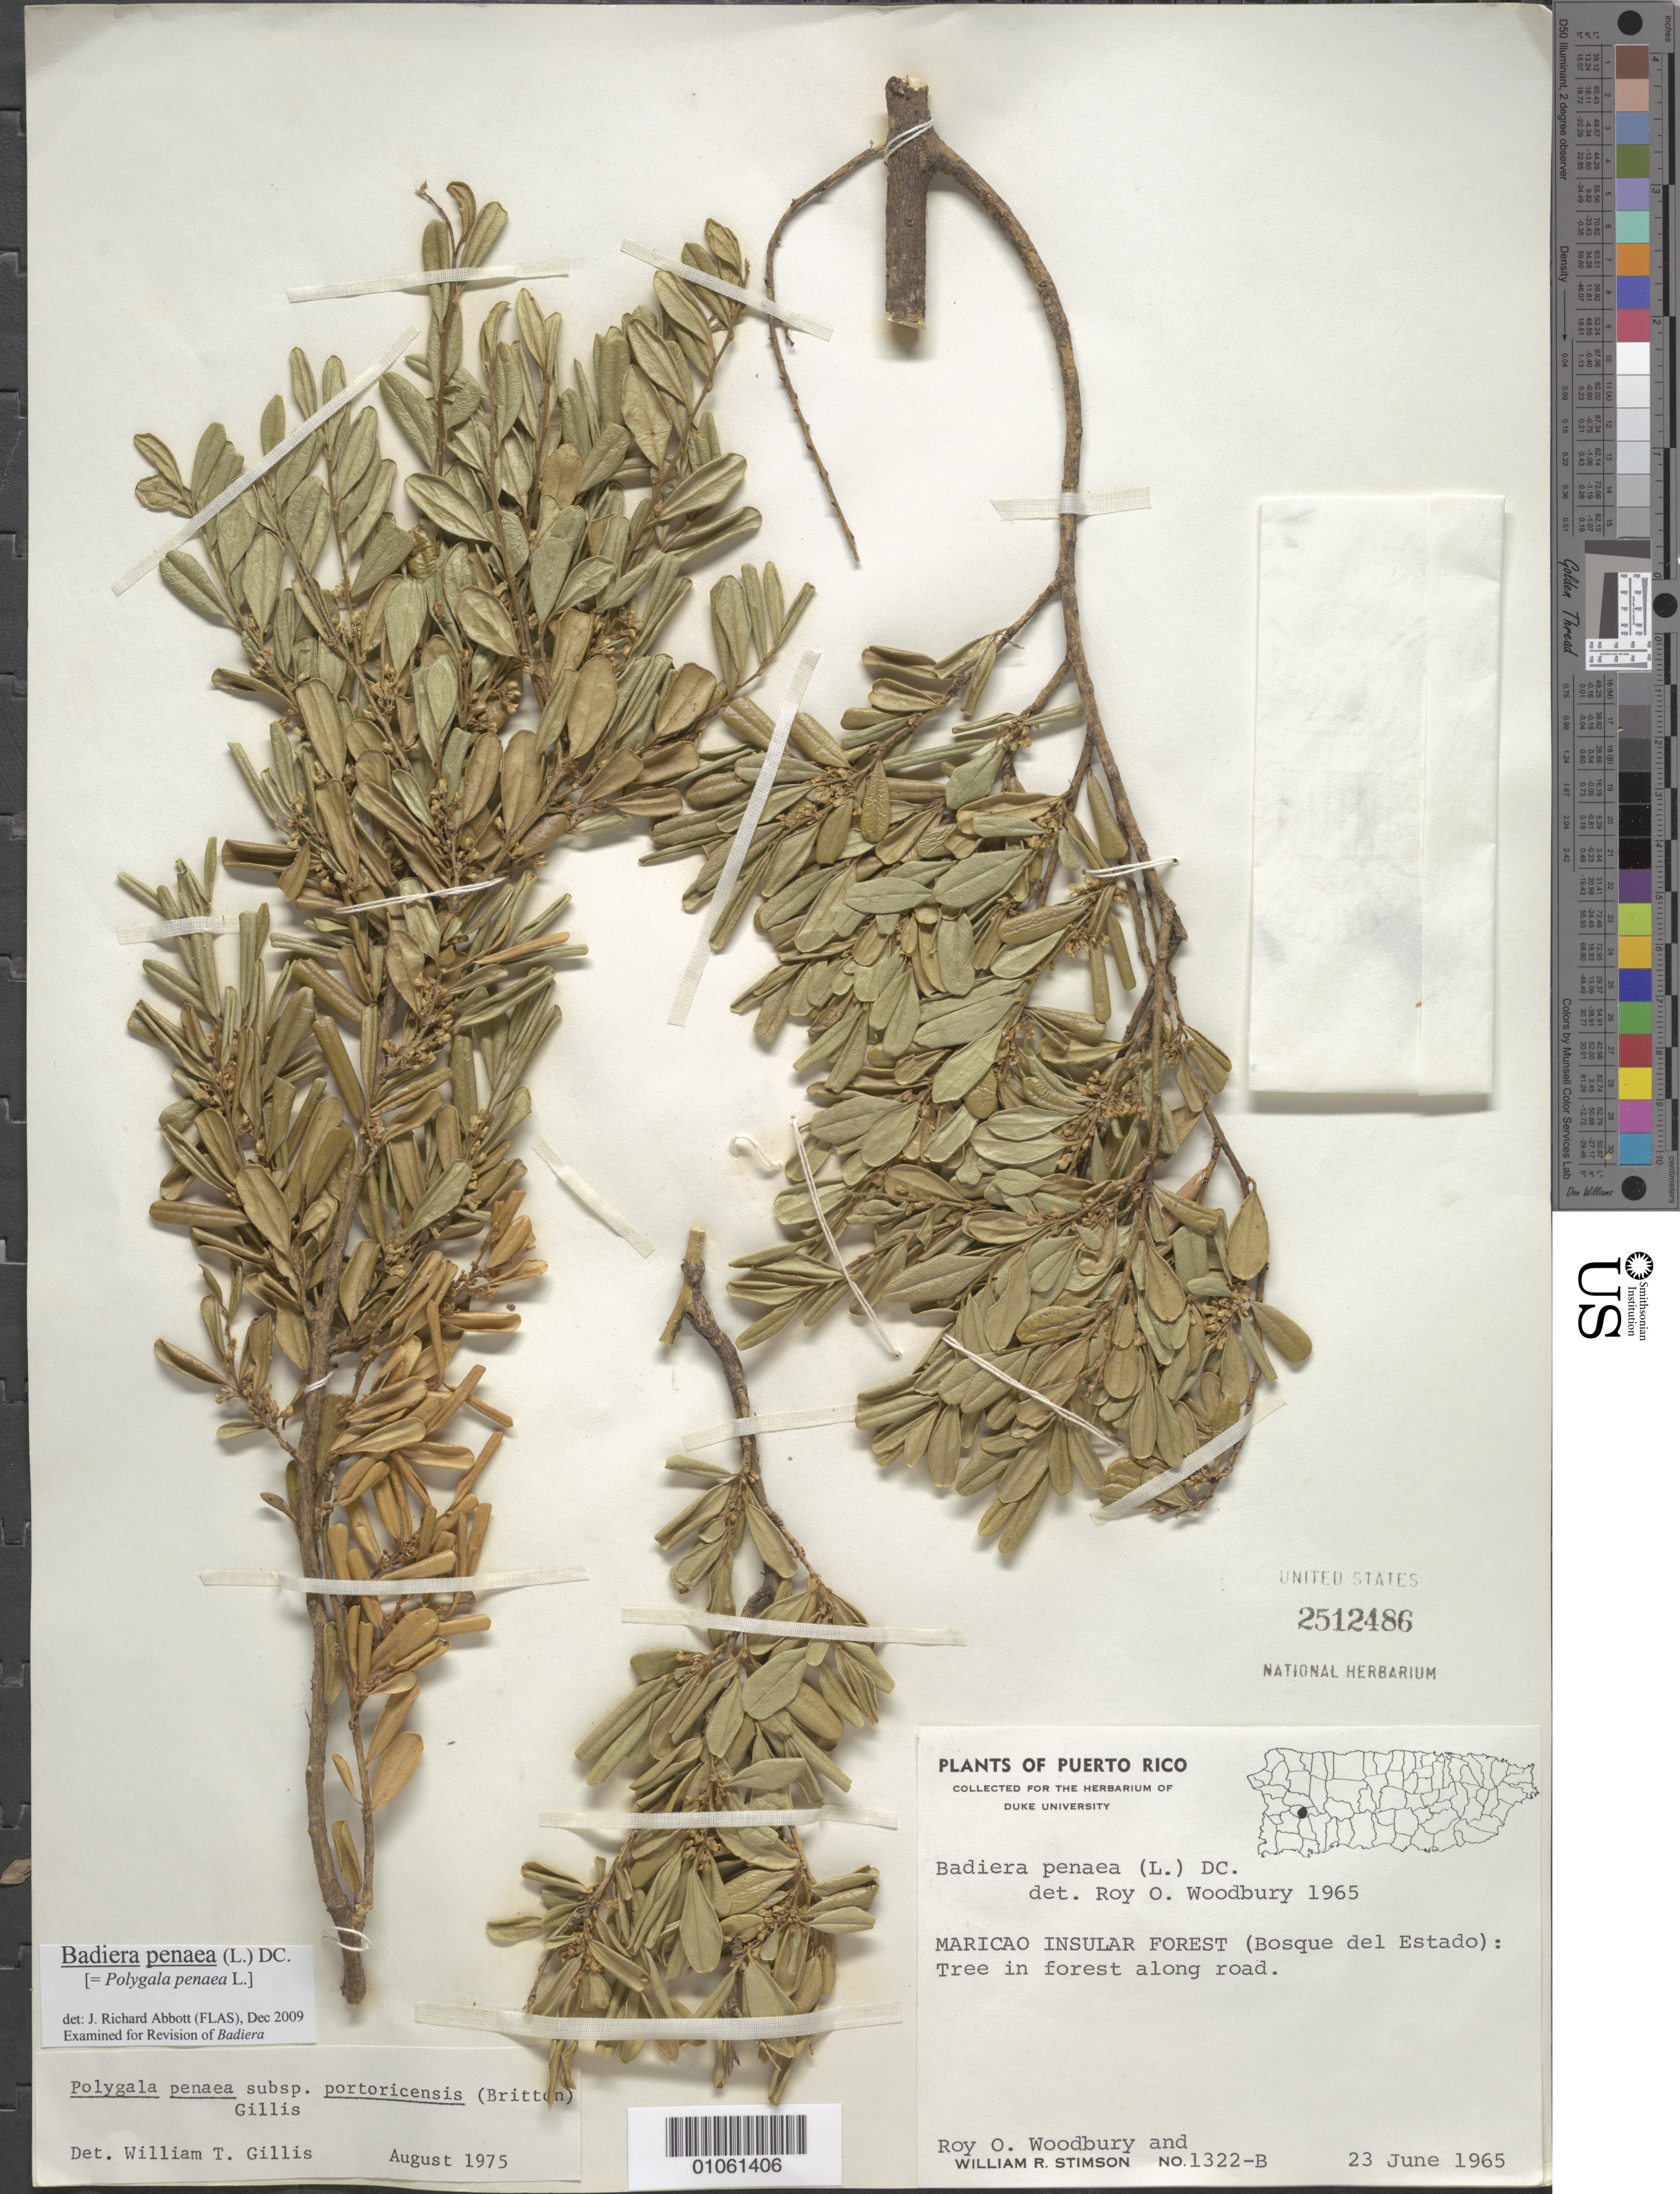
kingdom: Plantae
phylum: Tracheophyta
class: Magnoliopsida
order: Fabales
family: Polygalaceae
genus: Badiera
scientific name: Badiera penaea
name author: (L.) DC.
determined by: Abbott, J. R., (FLAS)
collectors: R. O. Woodbury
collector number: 1322-B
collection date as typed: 23 Jun 1965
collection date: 1965-06-23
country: Puerto Rico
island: Puerto Rico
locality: Maricao insular Forest (Bosque del Estado)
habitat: In forest along road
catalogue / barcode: US 2512486